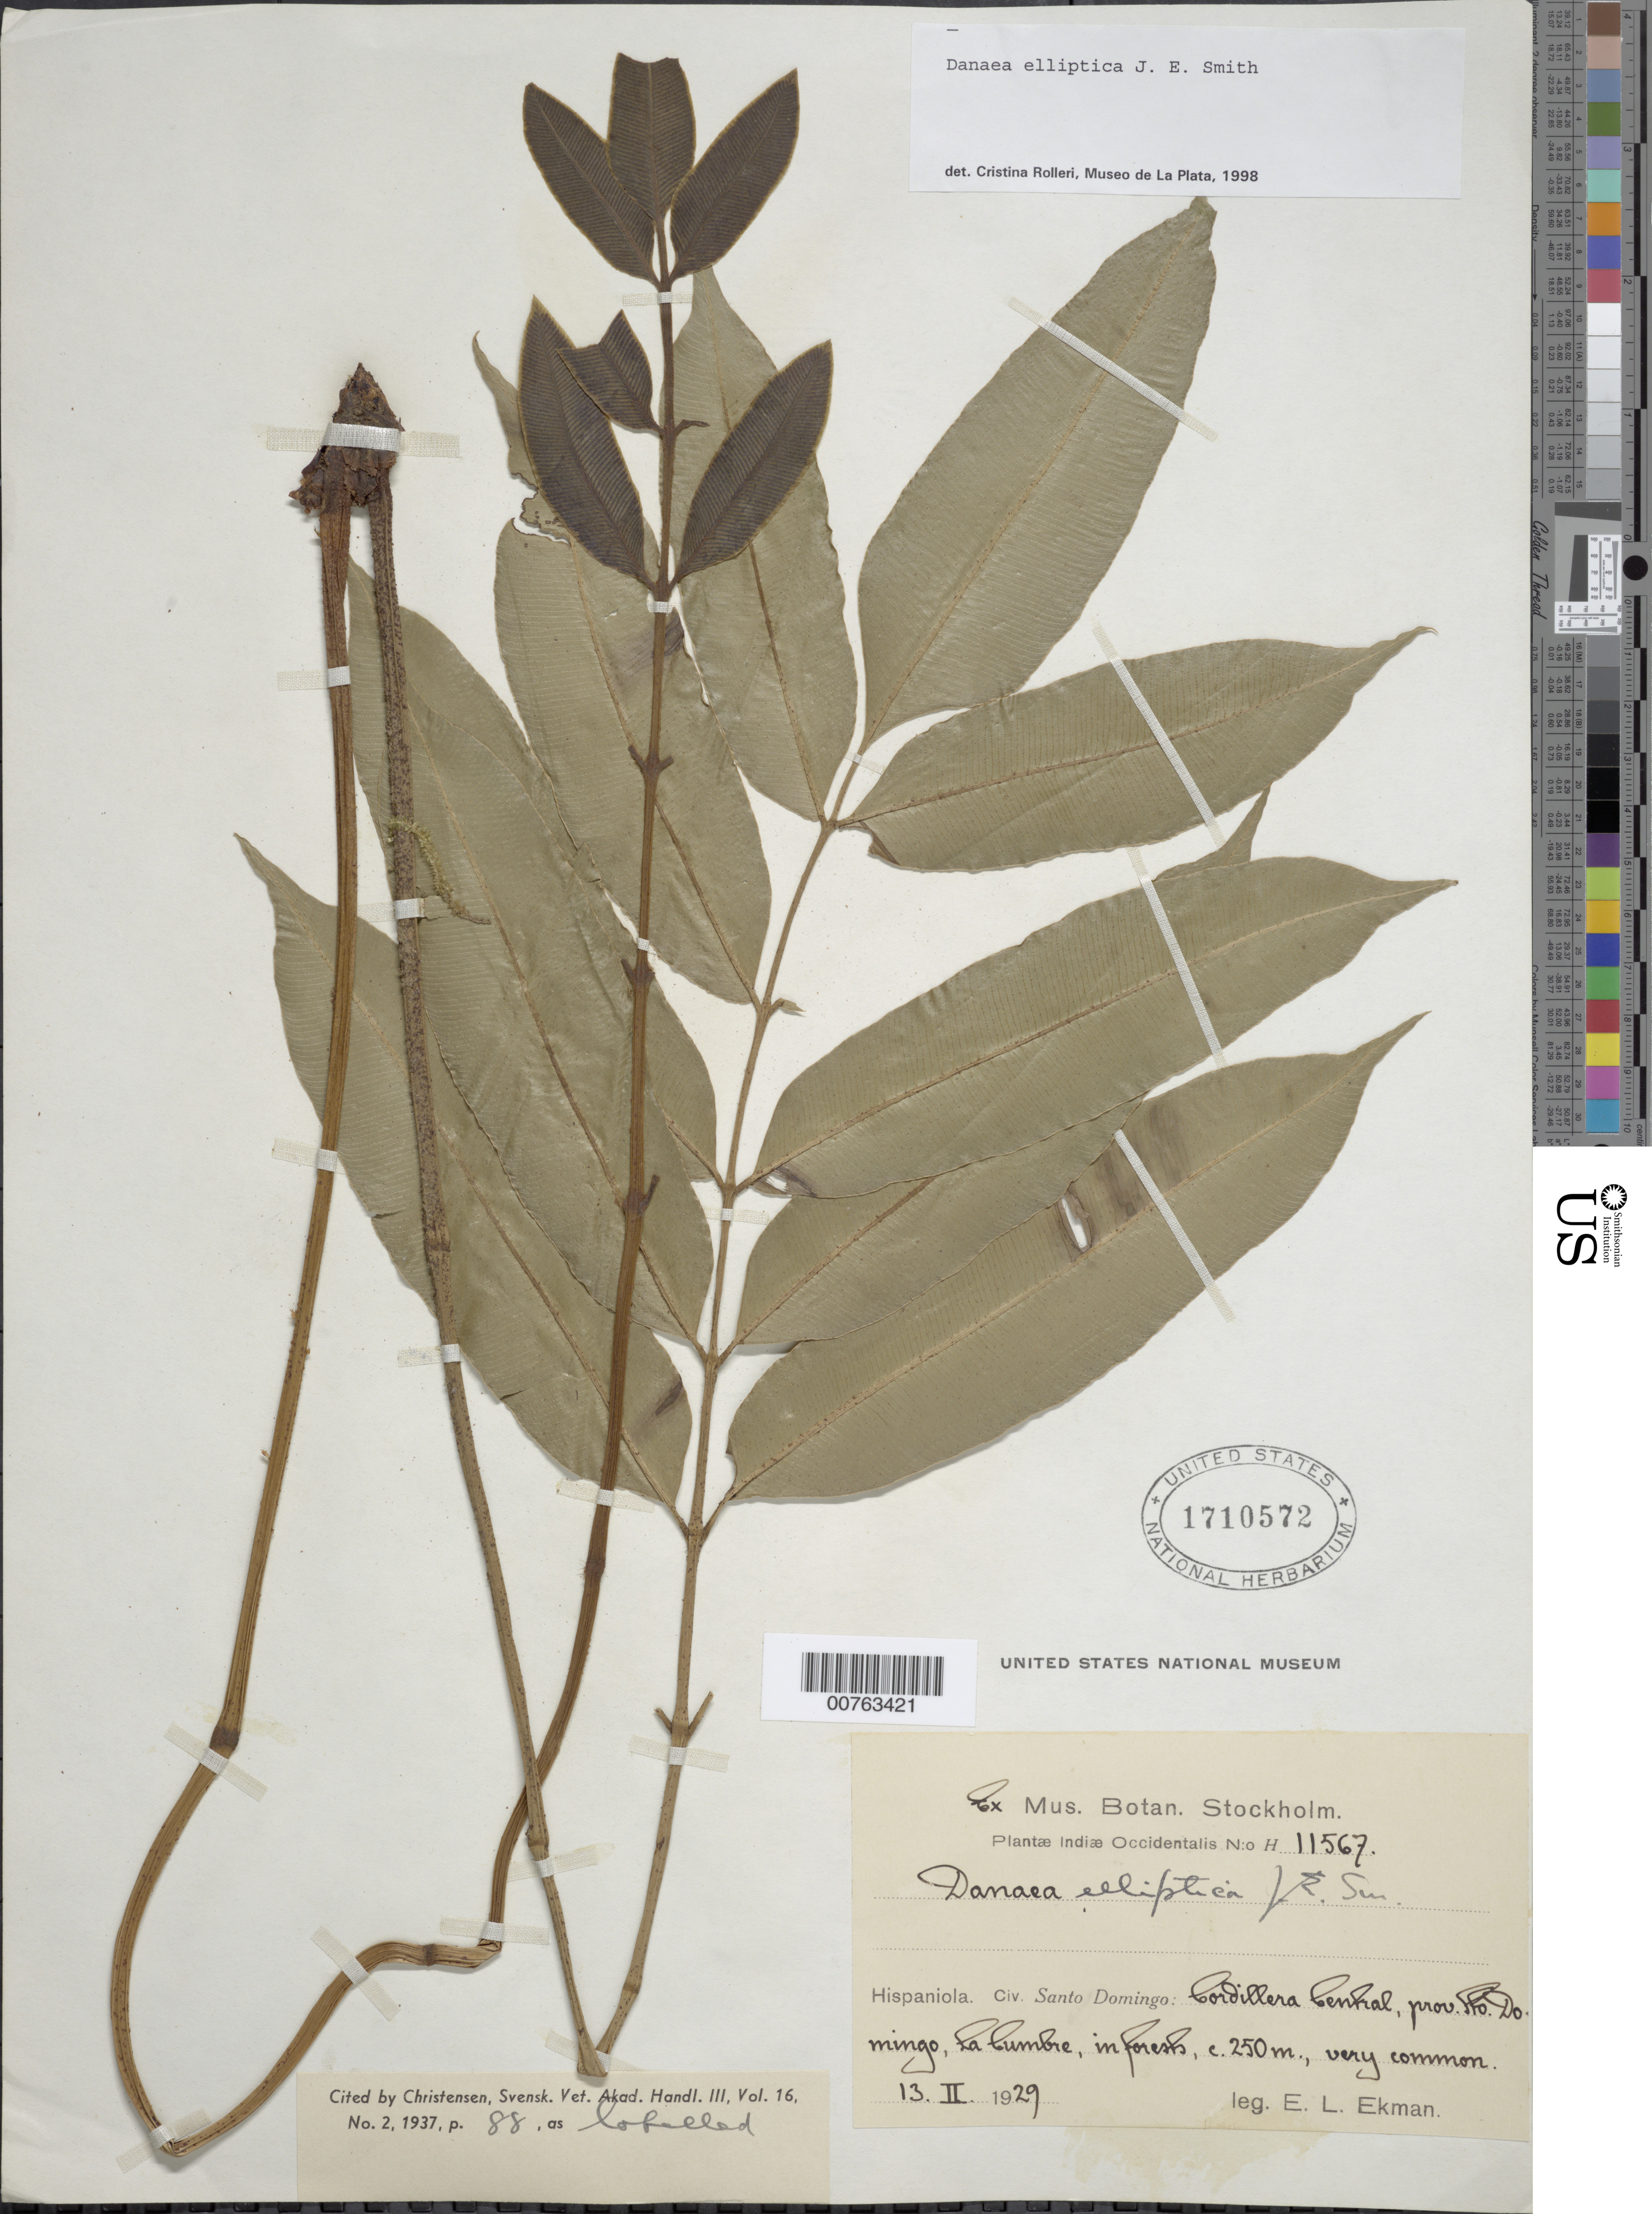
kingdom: Plantae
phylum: Tracheophyta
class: Polypodiopsida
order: Marattiales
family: Marattiaceae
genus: Danaea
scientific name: Danaea elliptica subsp. elliptica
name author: Sm.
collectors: E. L. Ekman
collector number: H 11567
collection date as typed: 13 Feb 1929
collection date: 1929-02-13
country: Dominican Republic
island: Hispaniola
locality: Cordillera Central. Provincia Santo Domingo, La Cumbre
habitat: In forests, very common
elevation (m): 250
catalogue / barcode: US 1710572